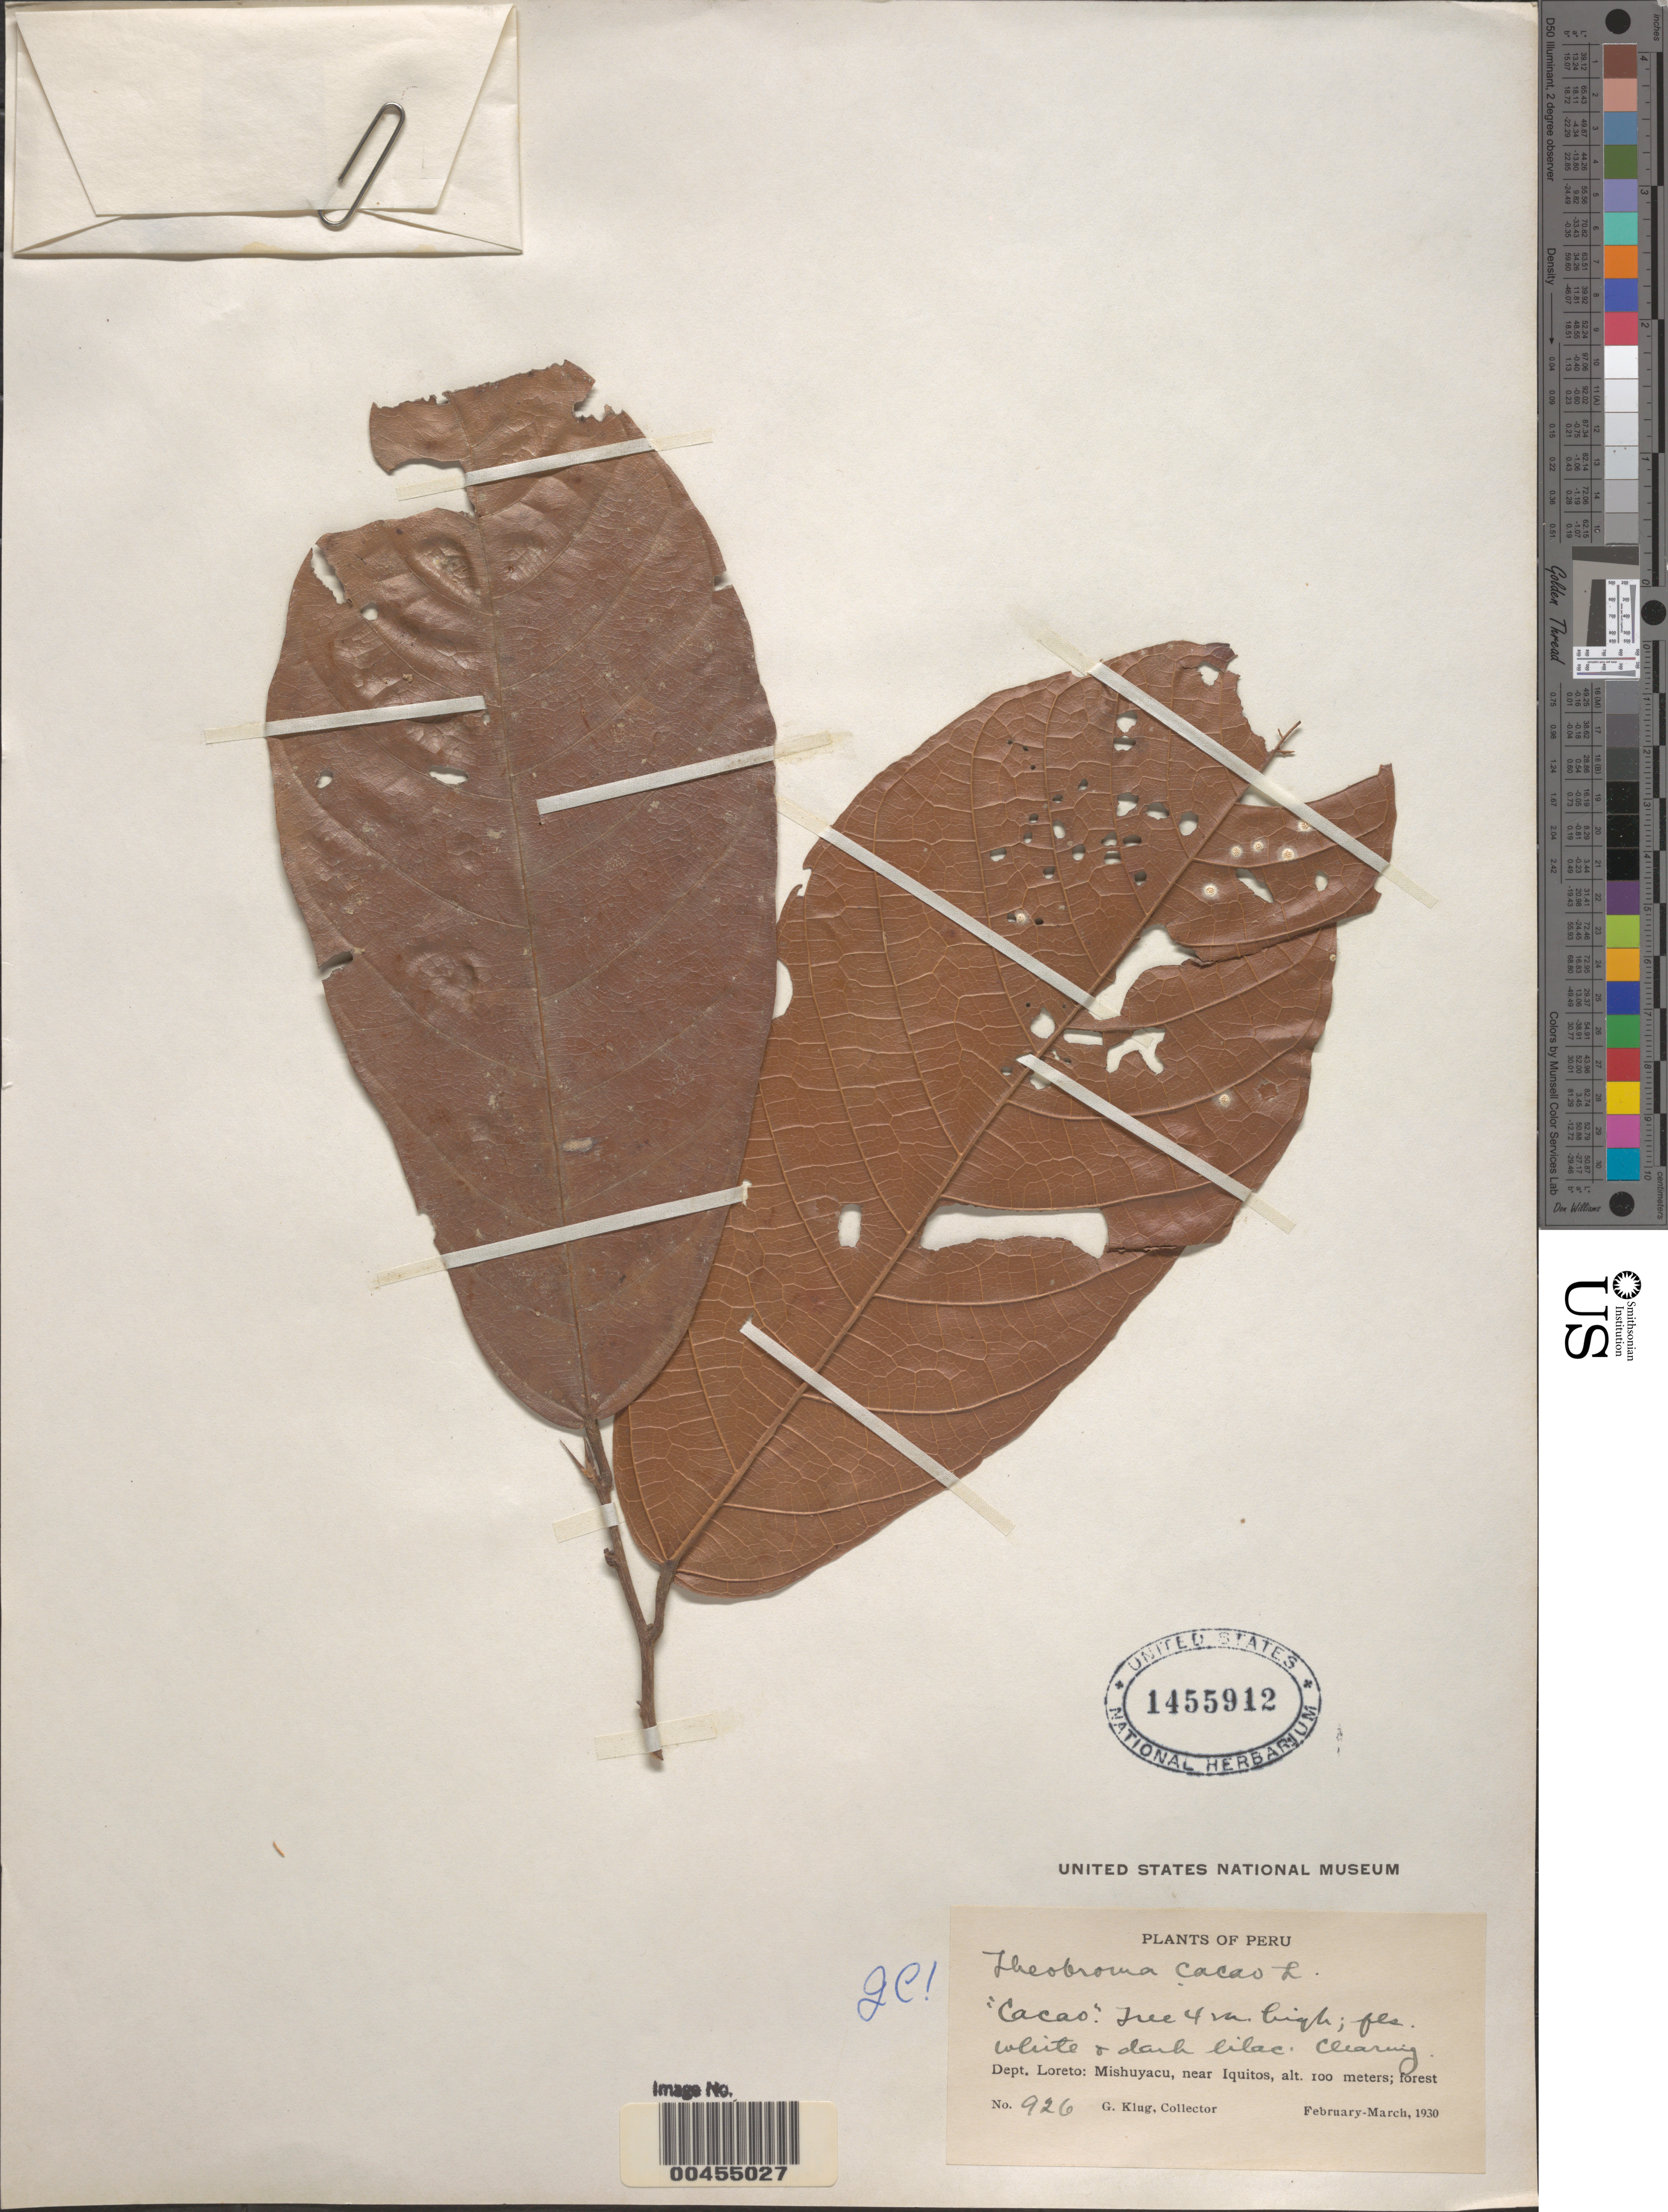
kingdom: Plantae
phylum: Tracheophyta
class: Magnoliopsida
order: Malvales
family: Malvaceae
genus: Theobroma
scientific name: Theobroma cacao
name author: L.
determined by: Cuatrecasas, J.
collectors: G. Klug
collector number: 926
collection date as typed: Feb 1930 to -- Mar 1930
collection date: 1930-02/1930-03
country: Peru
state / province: Loreto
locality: Mishuyacu, near Iquitos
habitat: forest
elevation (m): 100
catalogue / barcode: US 1455912